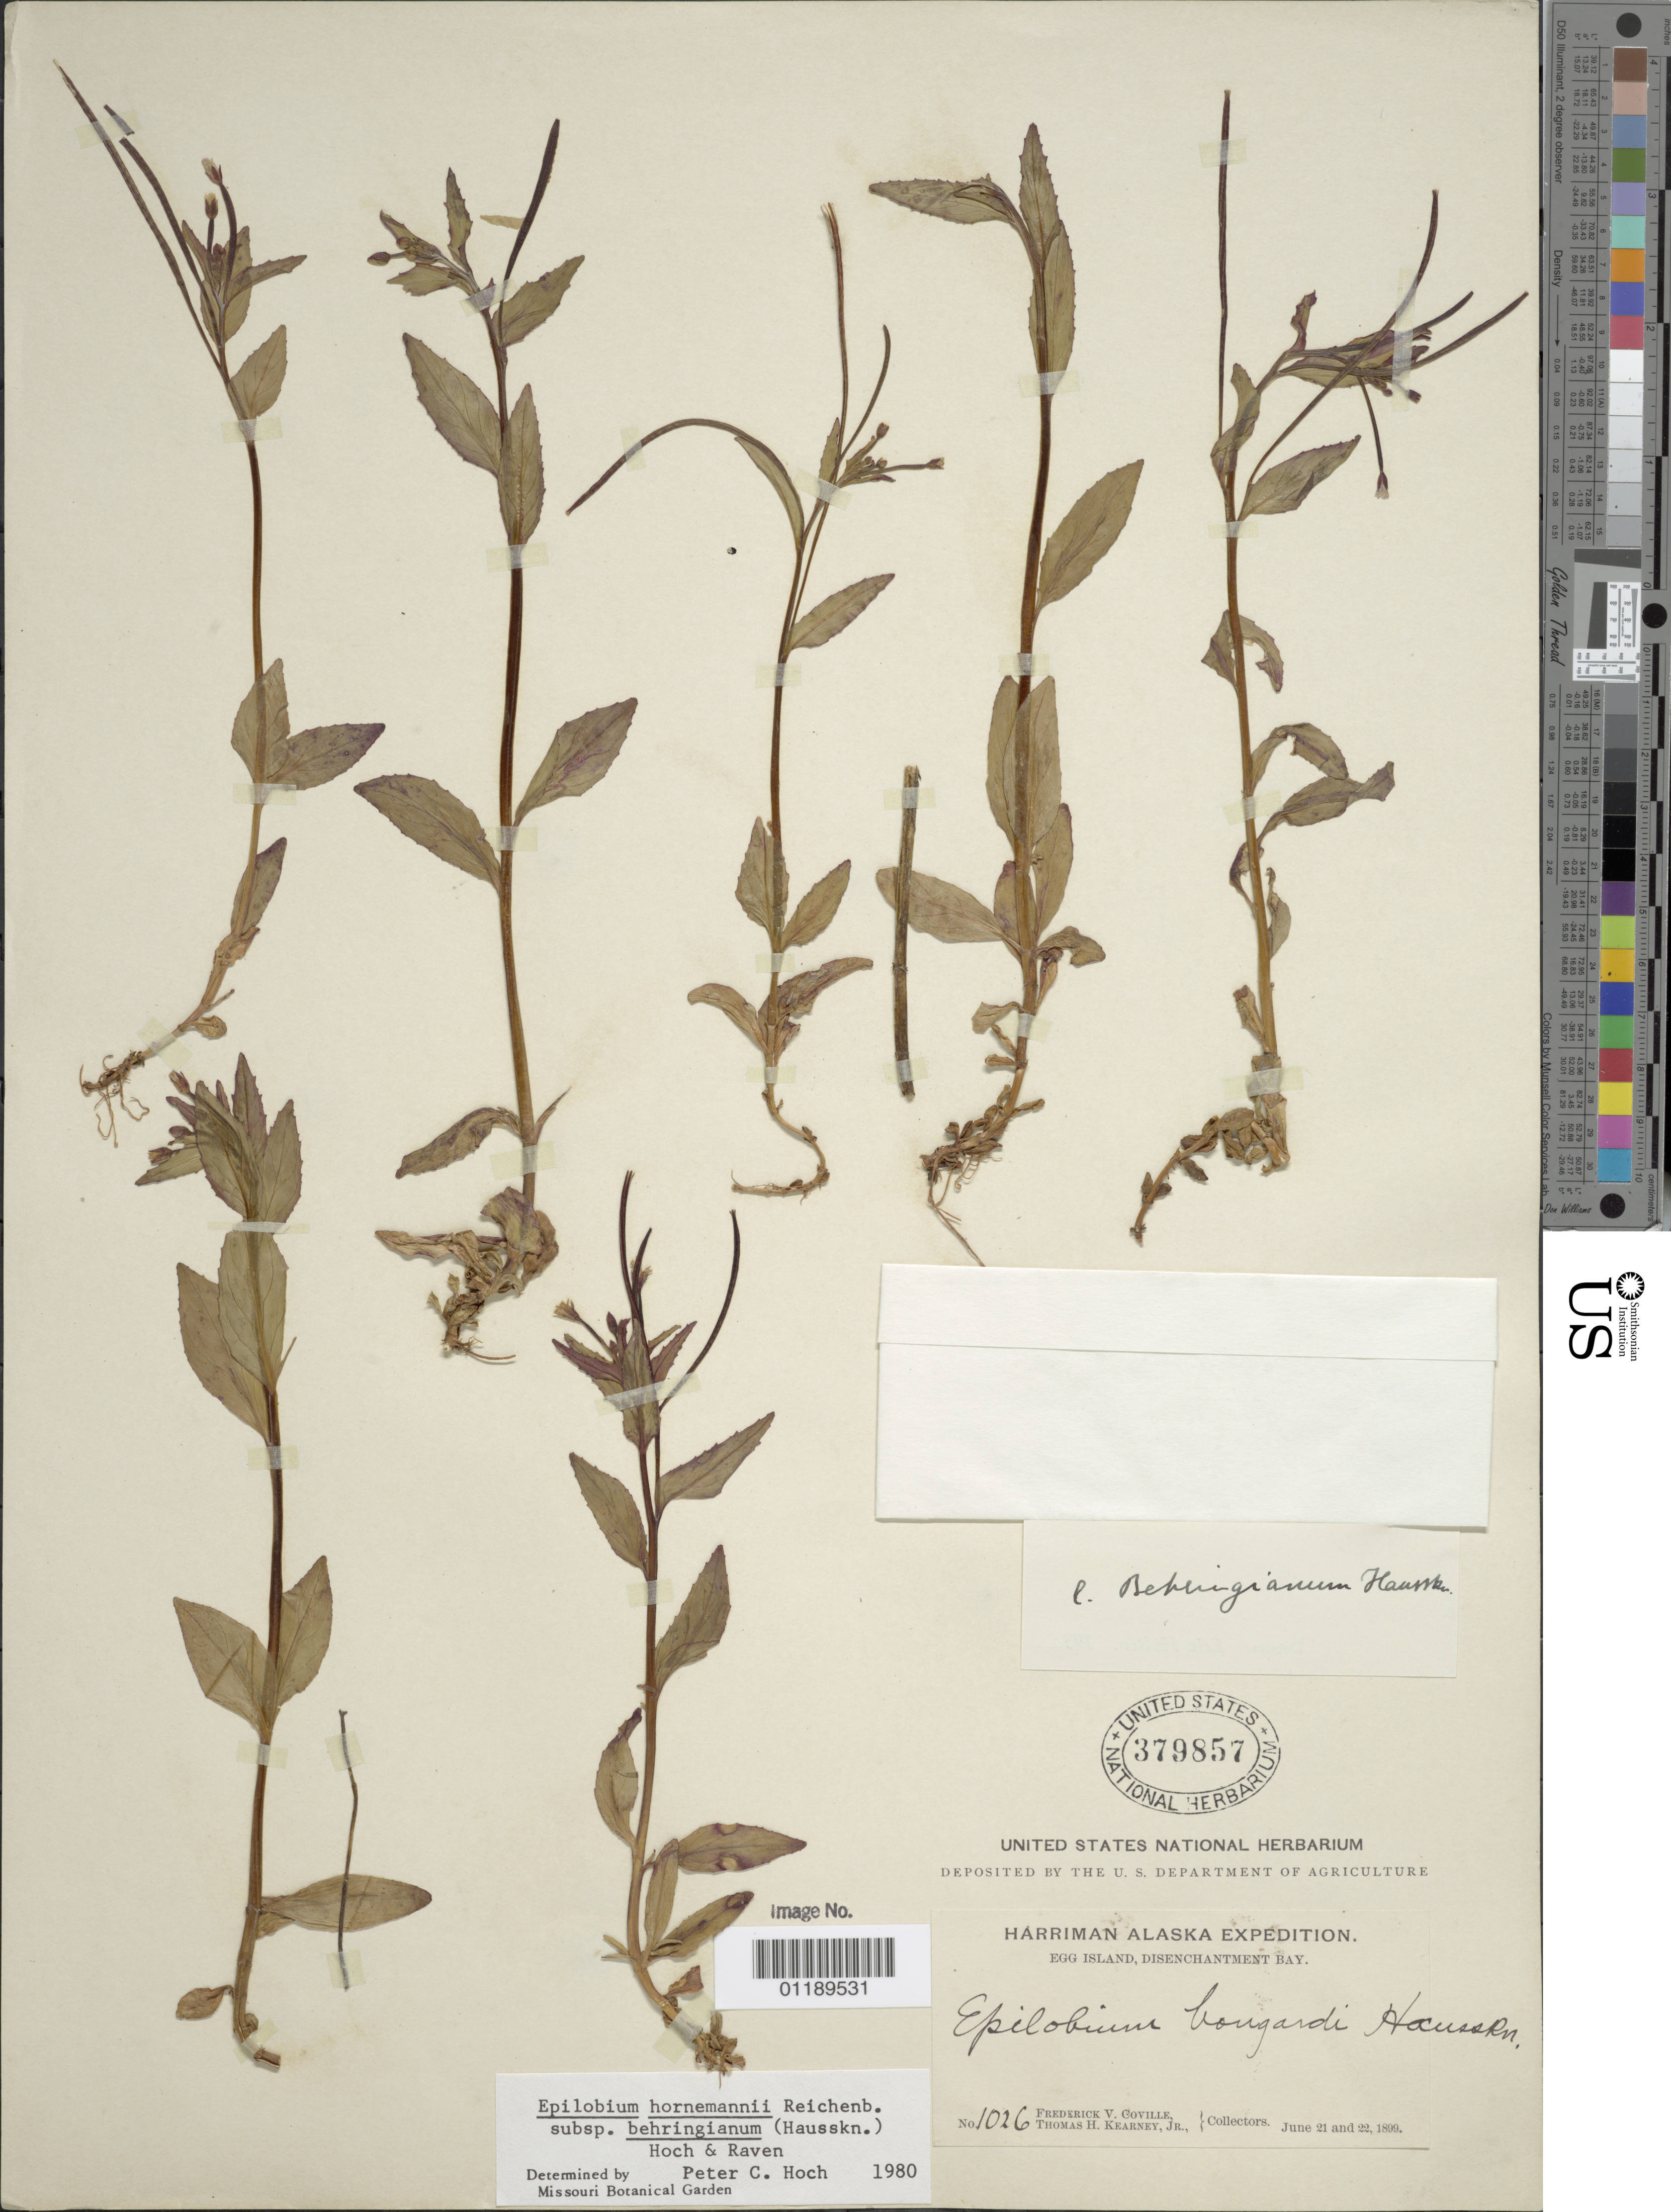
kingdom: Plantae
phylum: Tracheophyta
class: Magnoliopsida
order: Myrtales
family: Onagraceae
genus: Epilobium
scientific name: Epilobium hornemannii subsp. behringianum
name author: (Hausskn.) Hoch & P.H. Raven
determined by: Hoch, P. C.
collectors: F. V. Coville & T. H. Kearney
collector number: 1026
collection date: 1899-06-21/1899-06-22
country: United States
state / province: Alaska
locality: Egg Island, Disenchantment Bay.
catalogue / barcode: US 379857